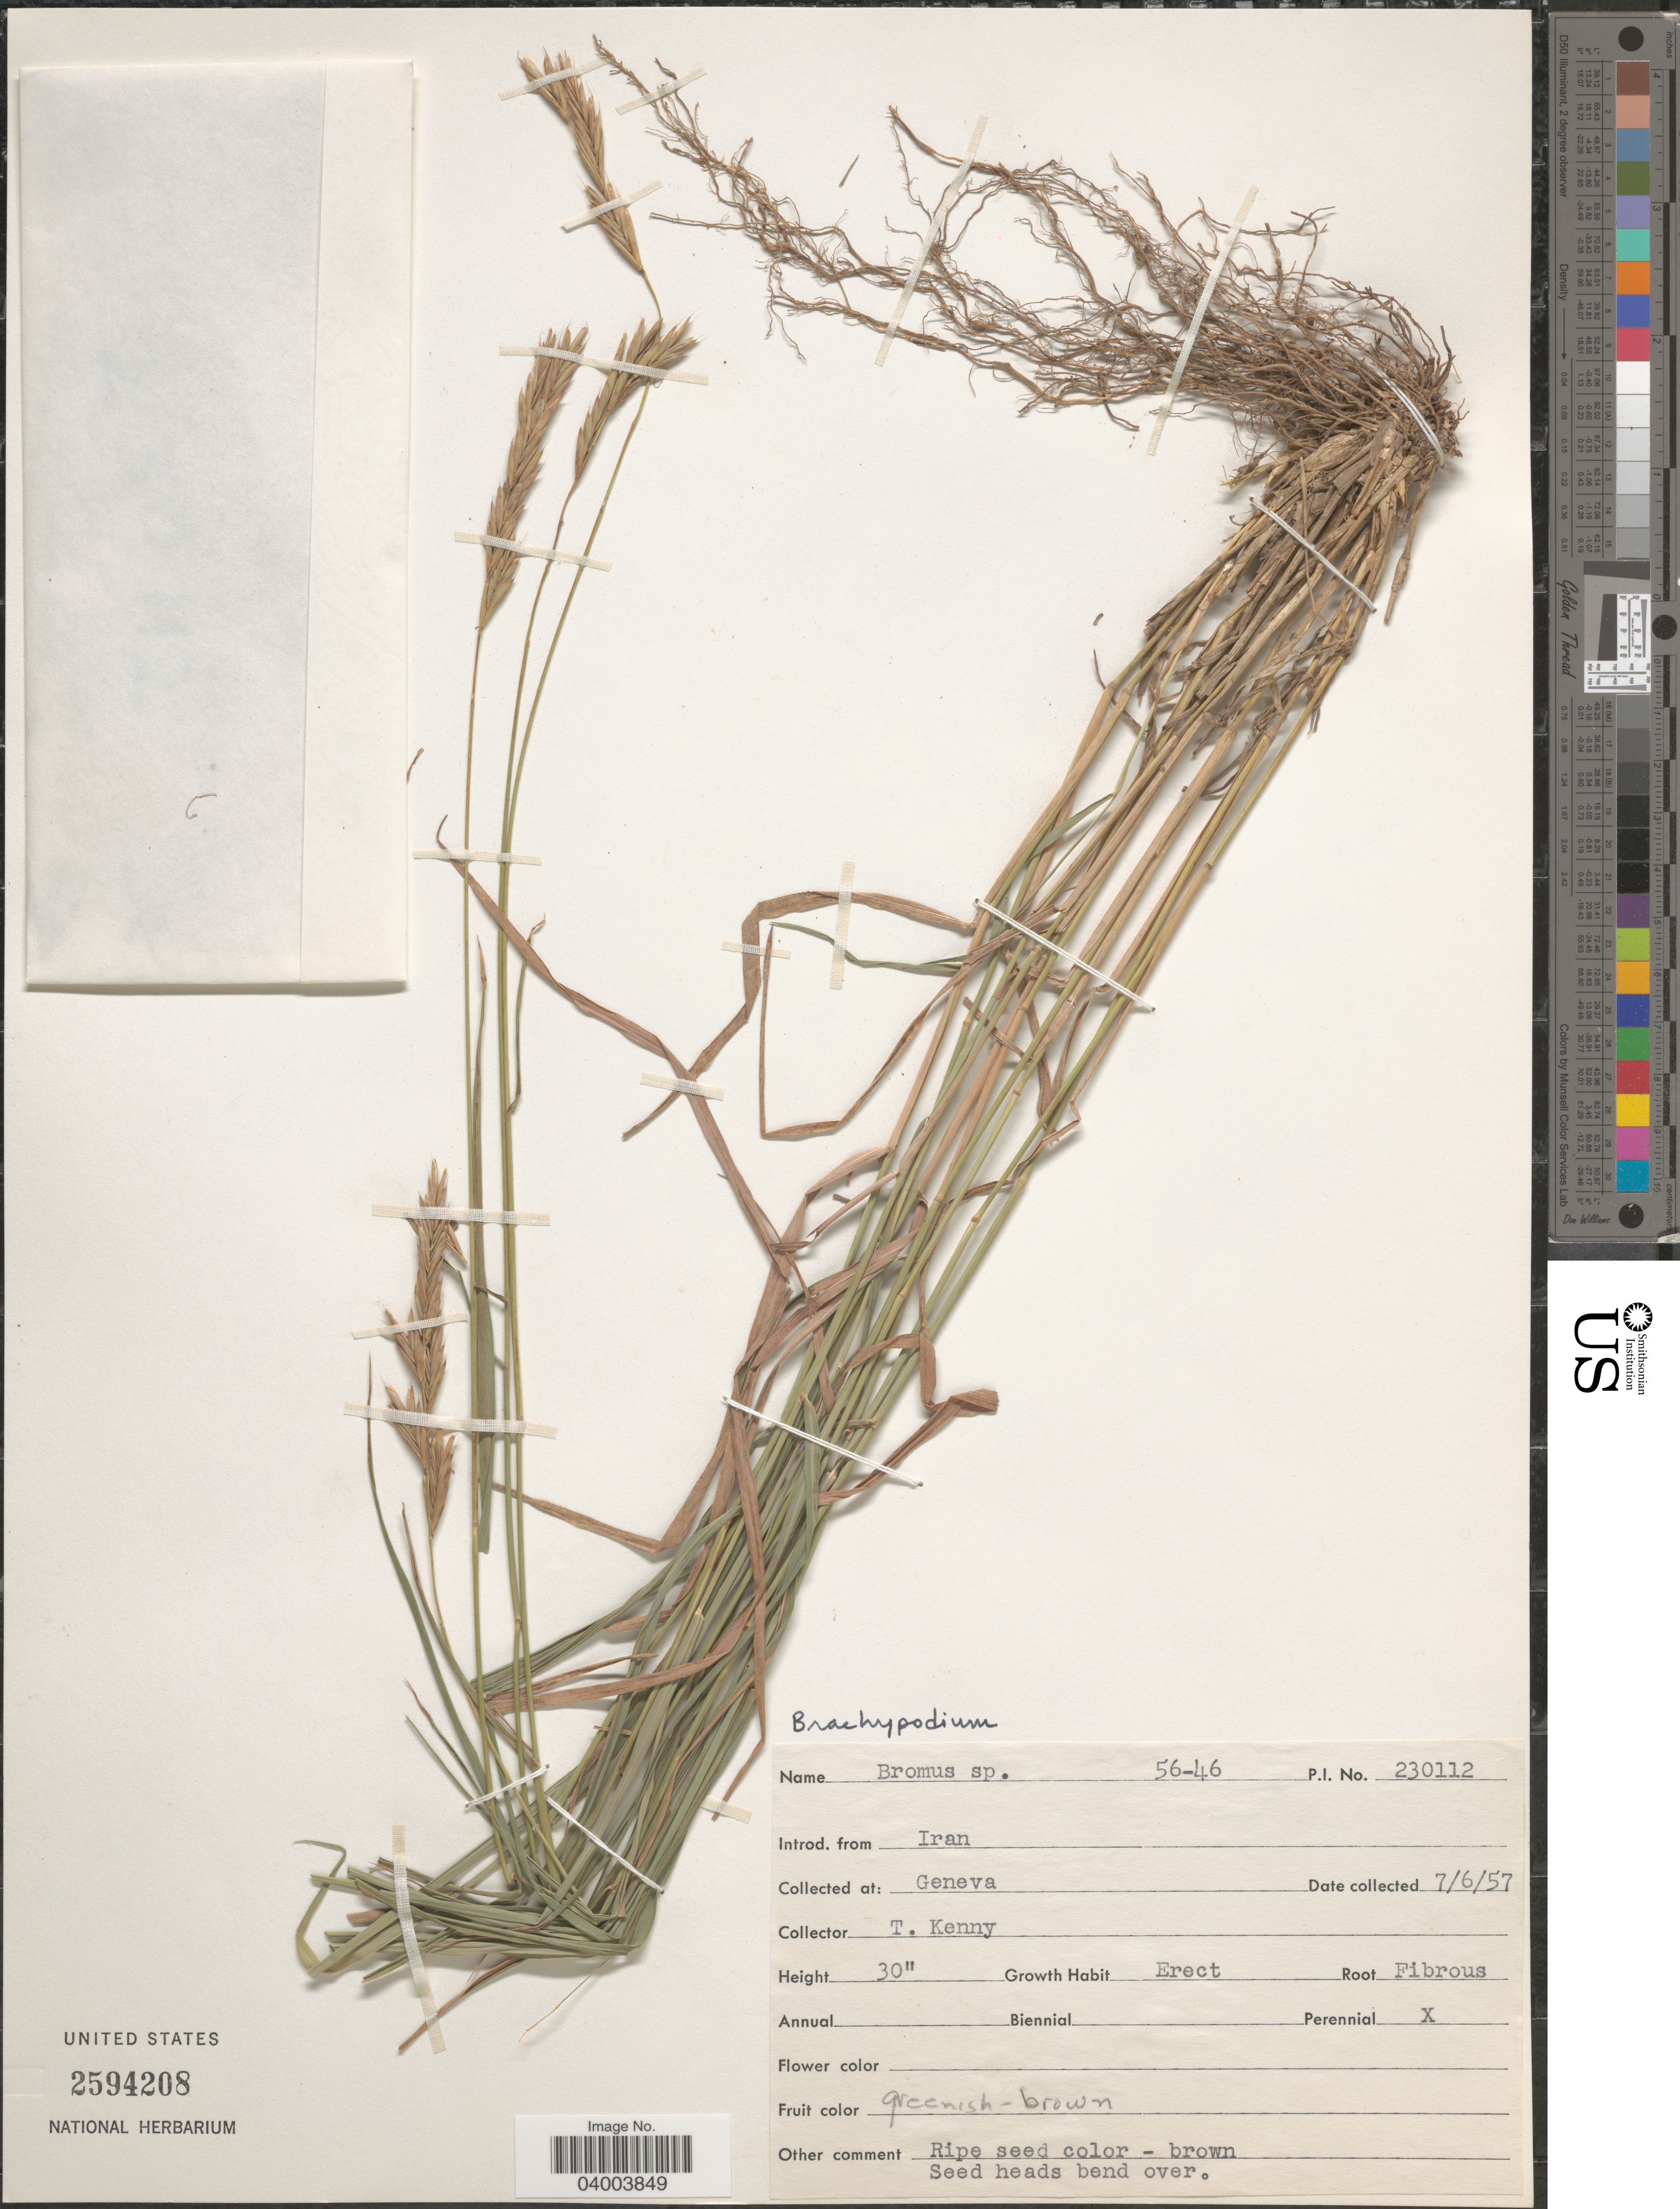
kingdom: Plantae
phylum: Tracheophyta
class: Liliopsida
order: Poales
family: Poaceae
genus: Brachypodium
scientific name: Brachypodium sp.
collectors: T. Kenny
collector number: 230112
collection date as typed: Transcribed d/m/y: 7/6/57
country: Switzerland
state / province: Genève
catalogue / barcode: US 2594208